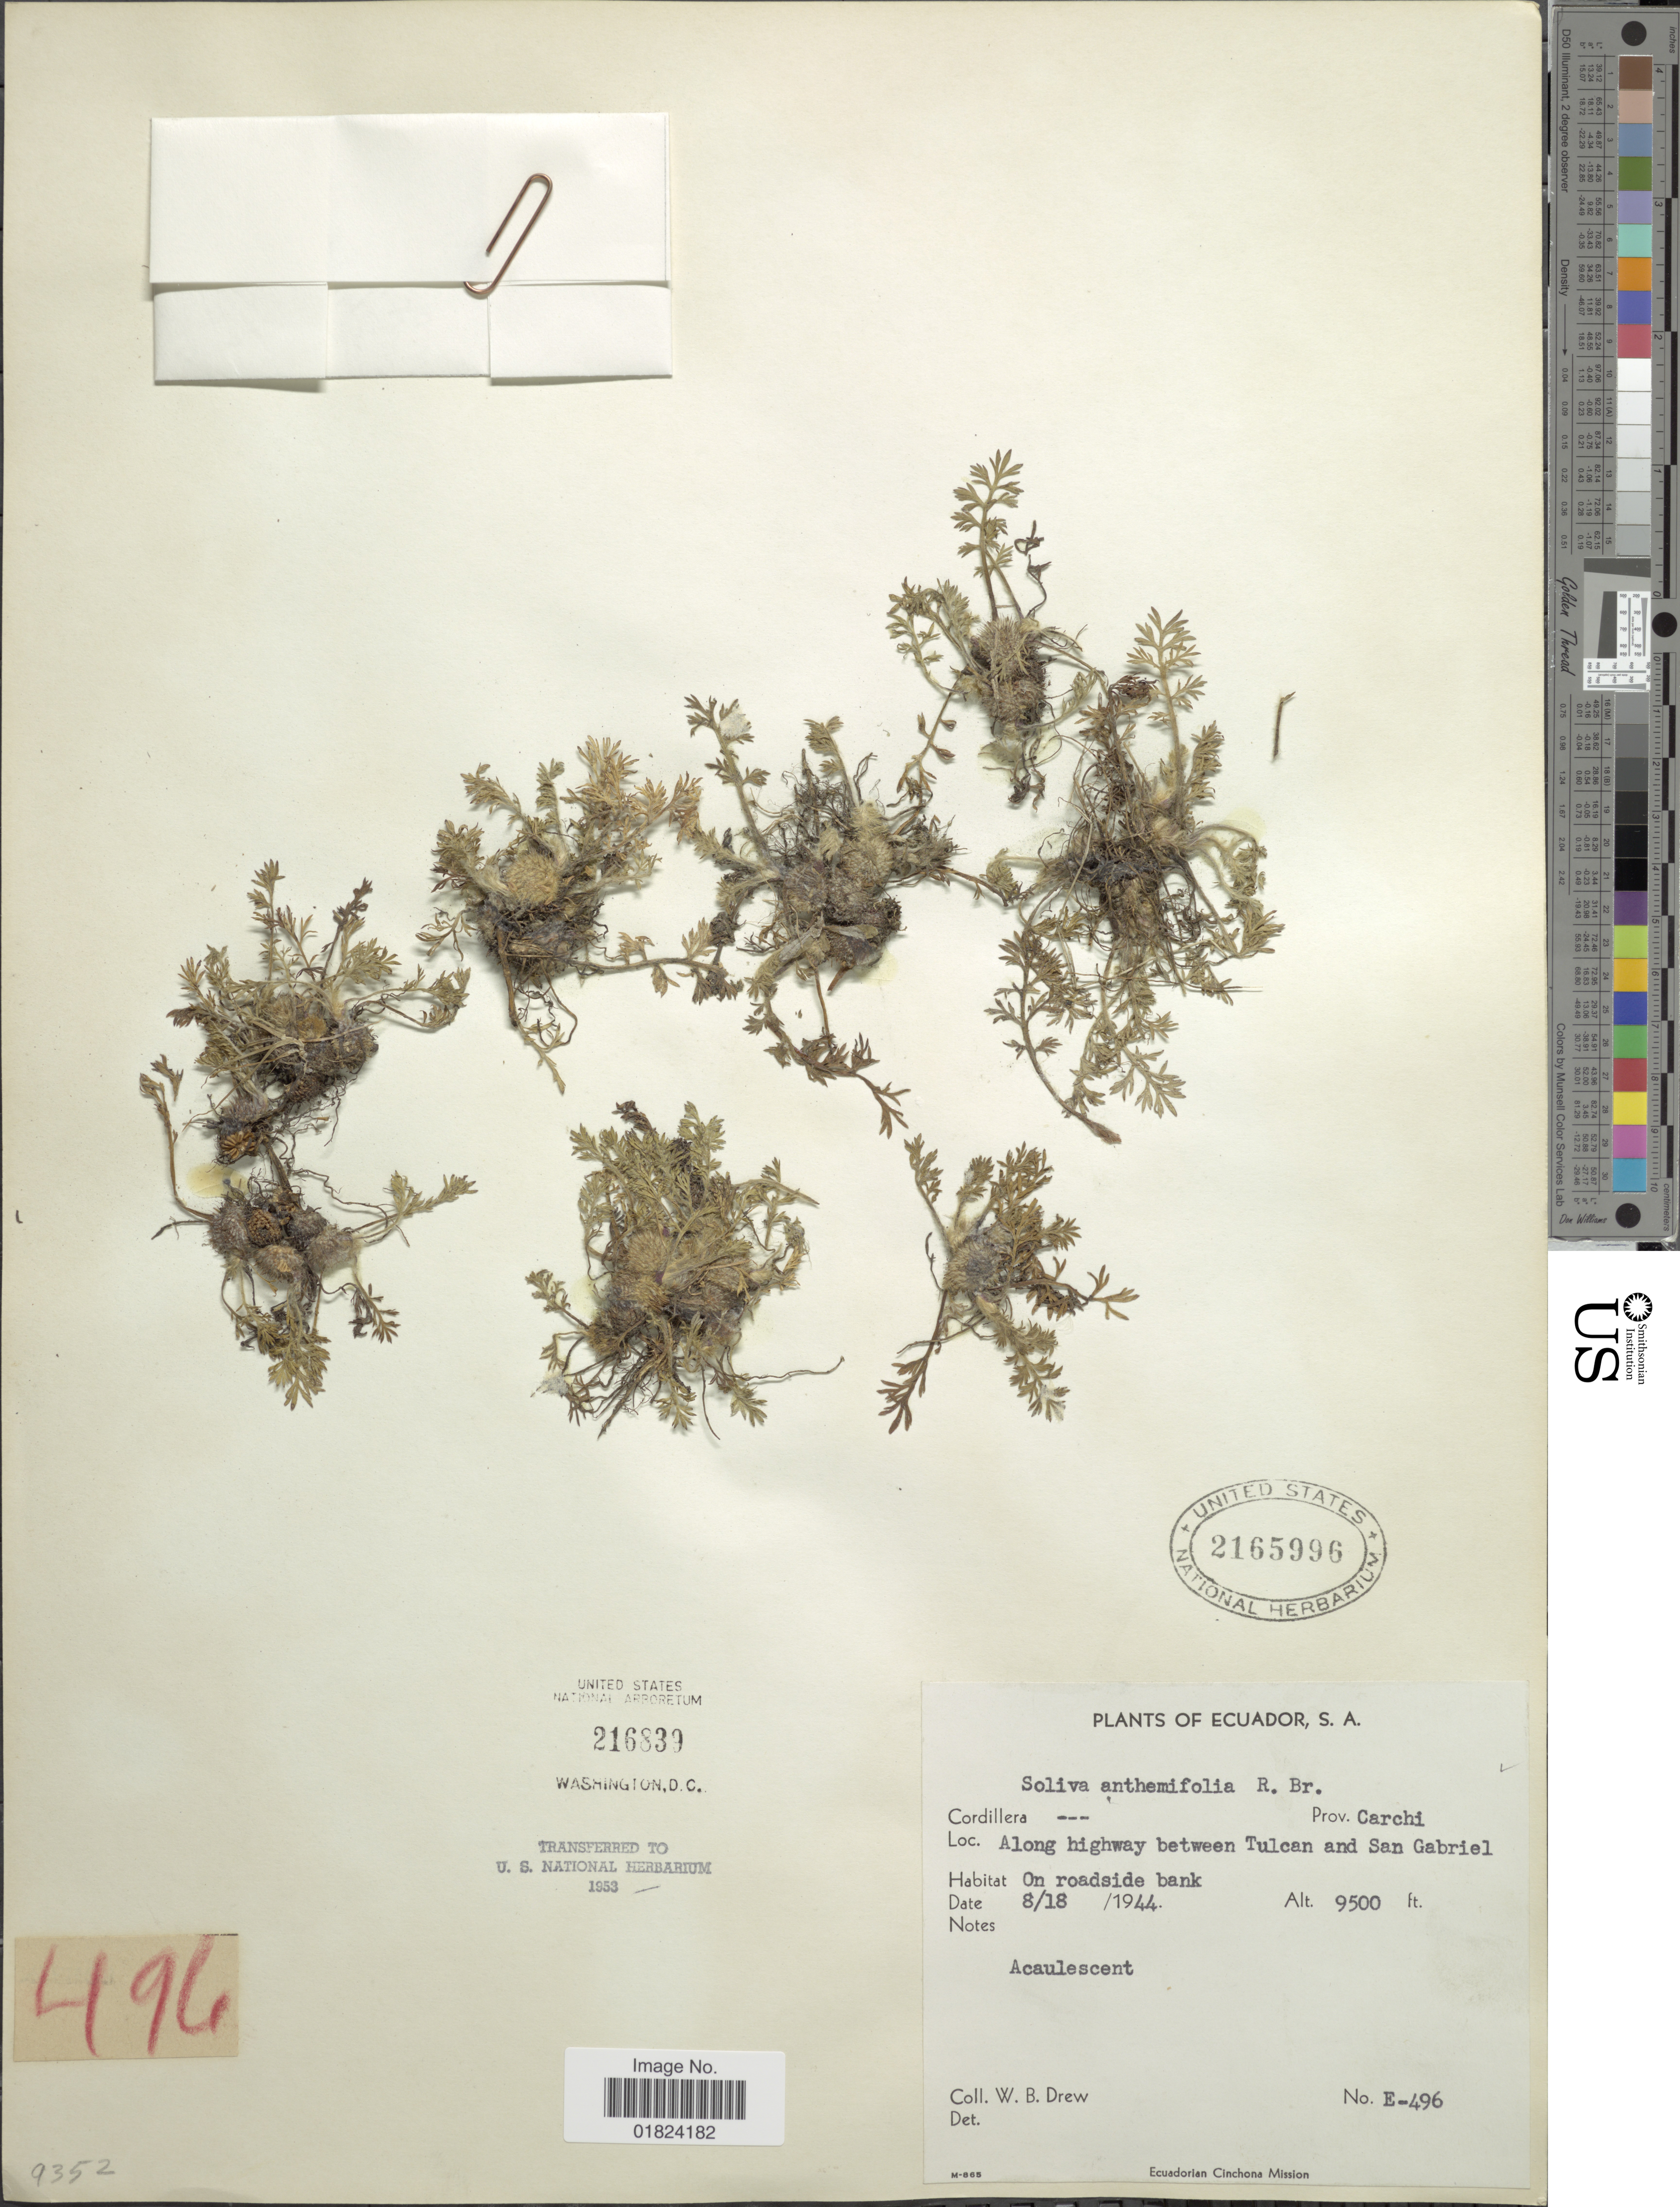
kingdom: Plantae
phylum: Tracheophyta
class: Magnoliopsida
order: Asterales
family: Asteraceae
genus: Soliva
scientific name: Soliva anthemifolia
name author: (Juss.) Sweet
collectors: W. B. Drew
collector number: E-496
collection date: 1944-08-18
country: Ecuador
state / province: Carchi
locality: Cordillera, along highway between Tulcan and San Gabriel, on roadside bank.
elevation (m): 2896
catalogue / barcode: US 2165996